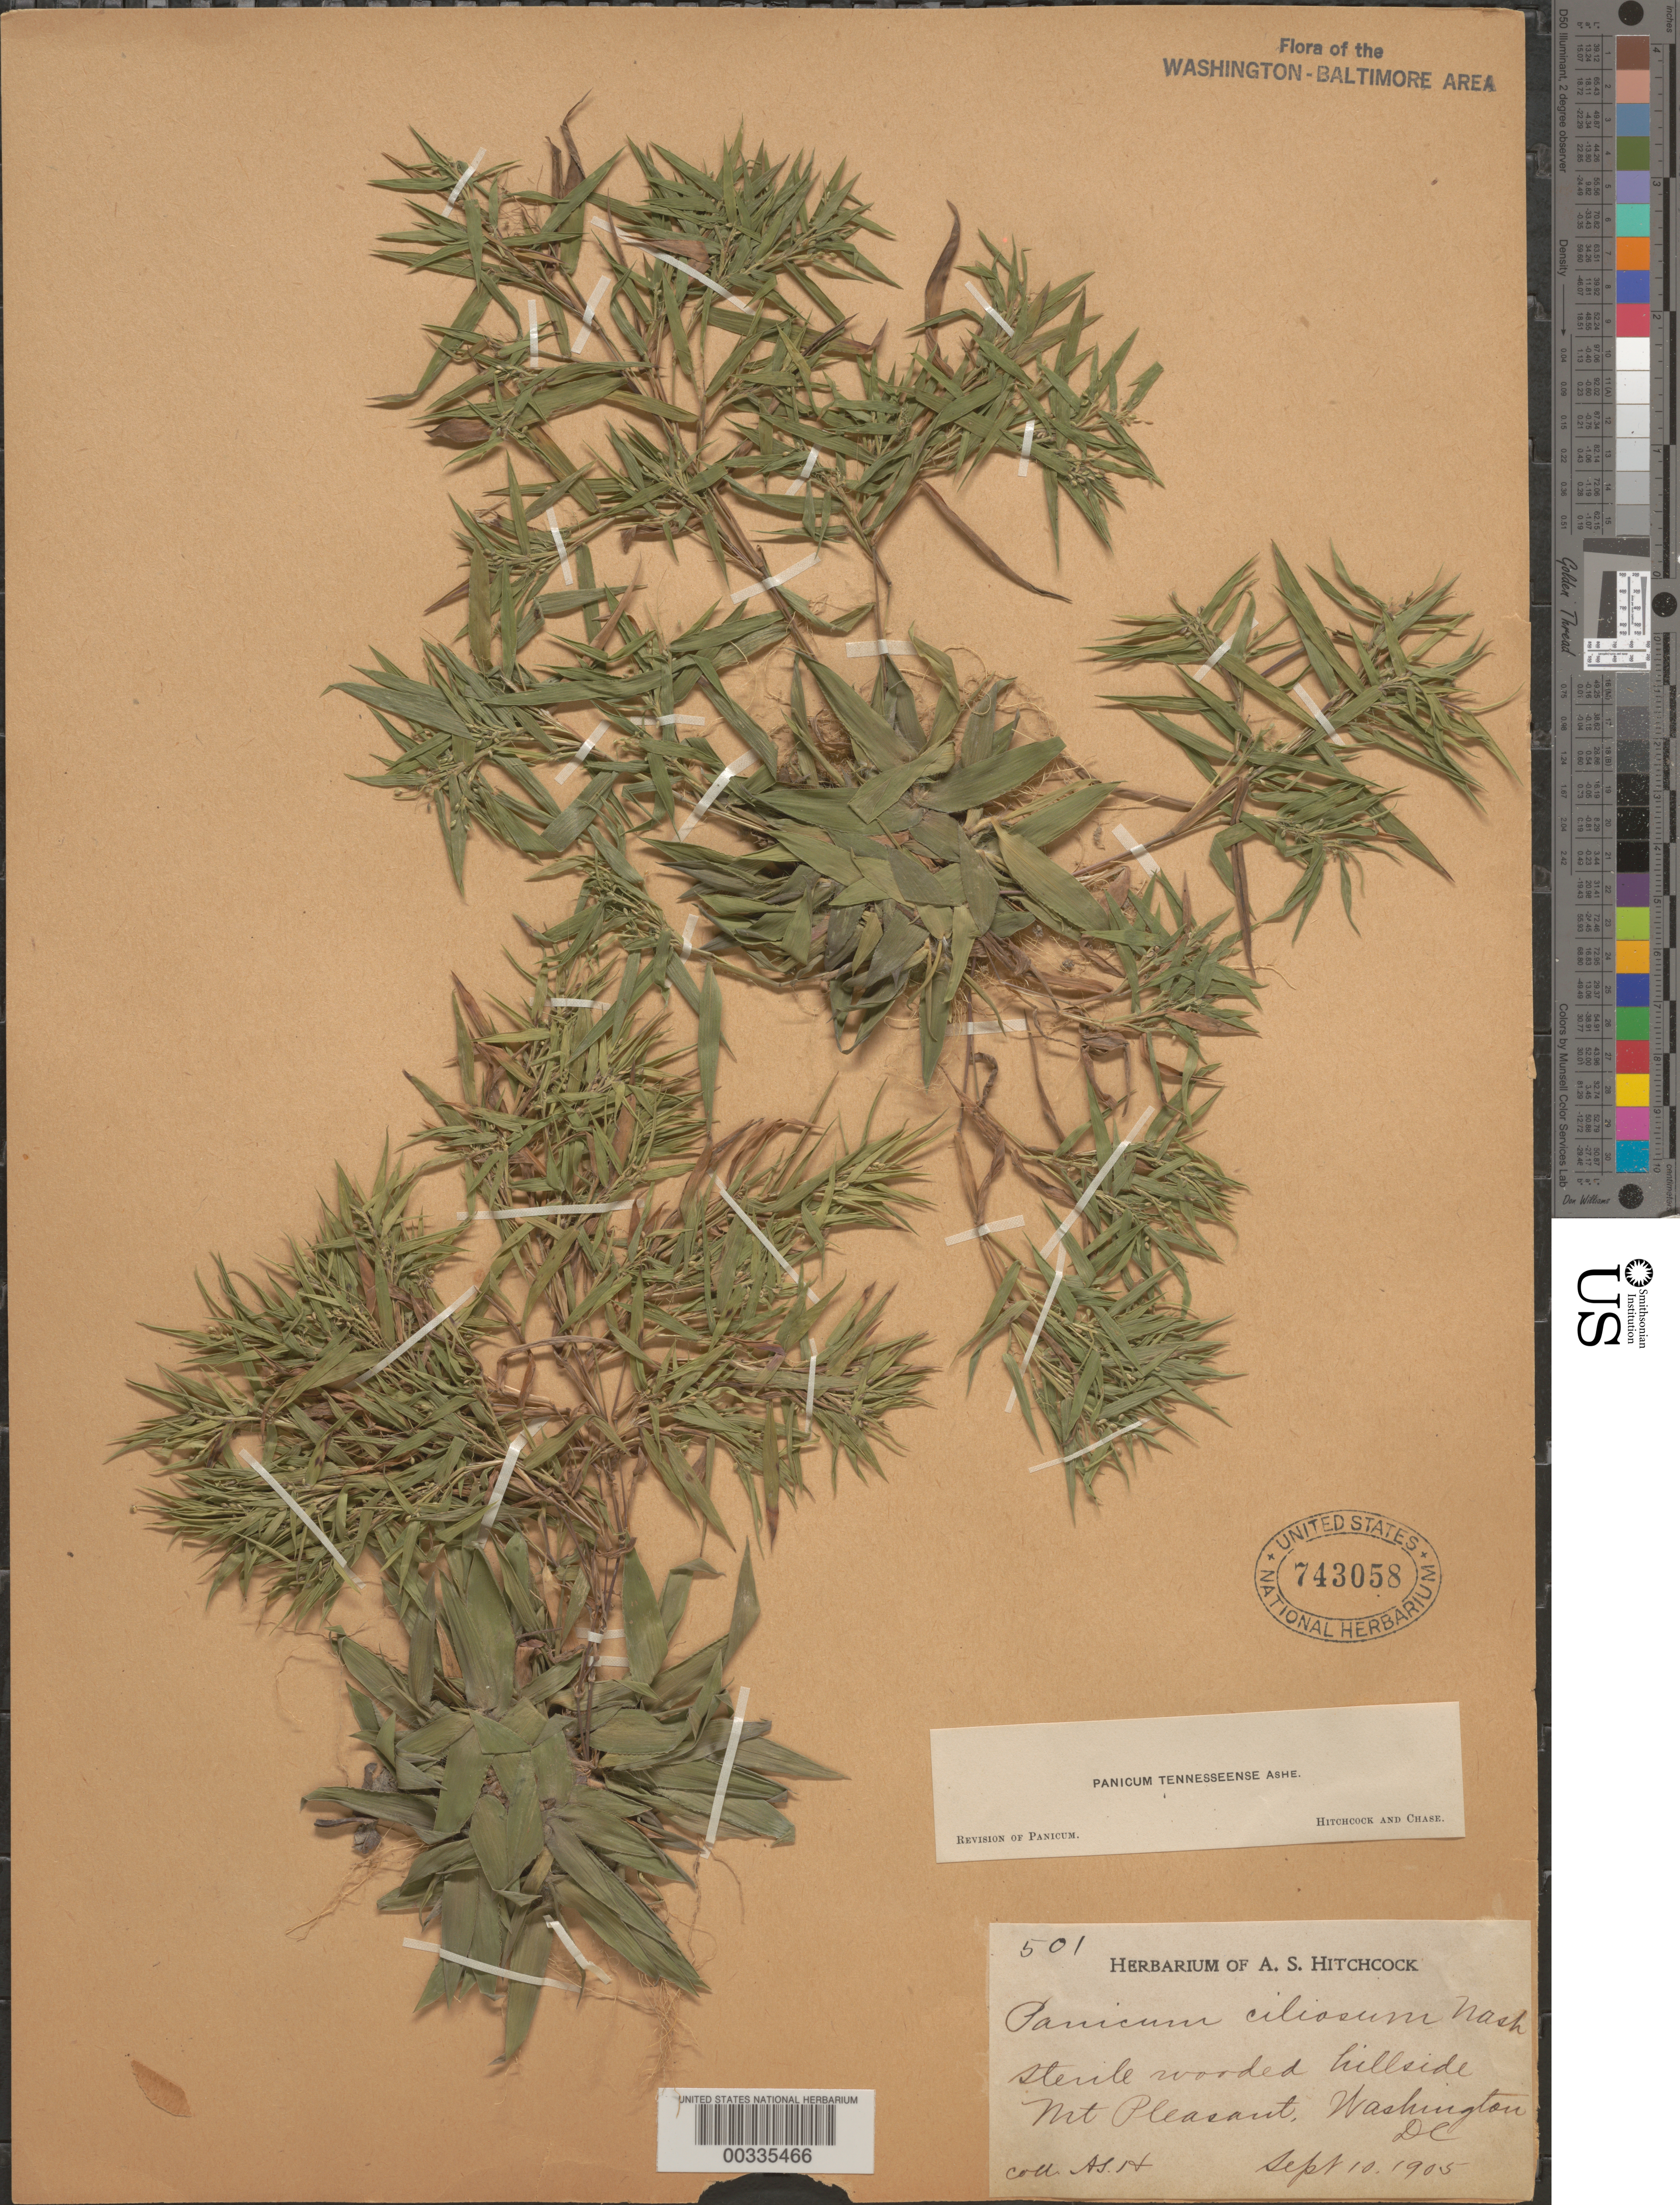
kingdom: Plantae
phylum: Tracheophyta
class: Liliopsida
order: Poales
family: Poaceae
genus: Dichanthelium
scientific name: Dichanthelium acuminatum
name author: (Sw.) Gould & C.A. Clark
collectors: A. S. Hitchcock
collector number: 501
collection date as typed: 10 Sep 1905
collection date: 1905-09-10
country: United States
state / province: District of Columbia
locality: Mount Pleasant Rock Creek Park and Vicinity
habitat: Sterile wooded hillside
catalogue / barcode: US 743058